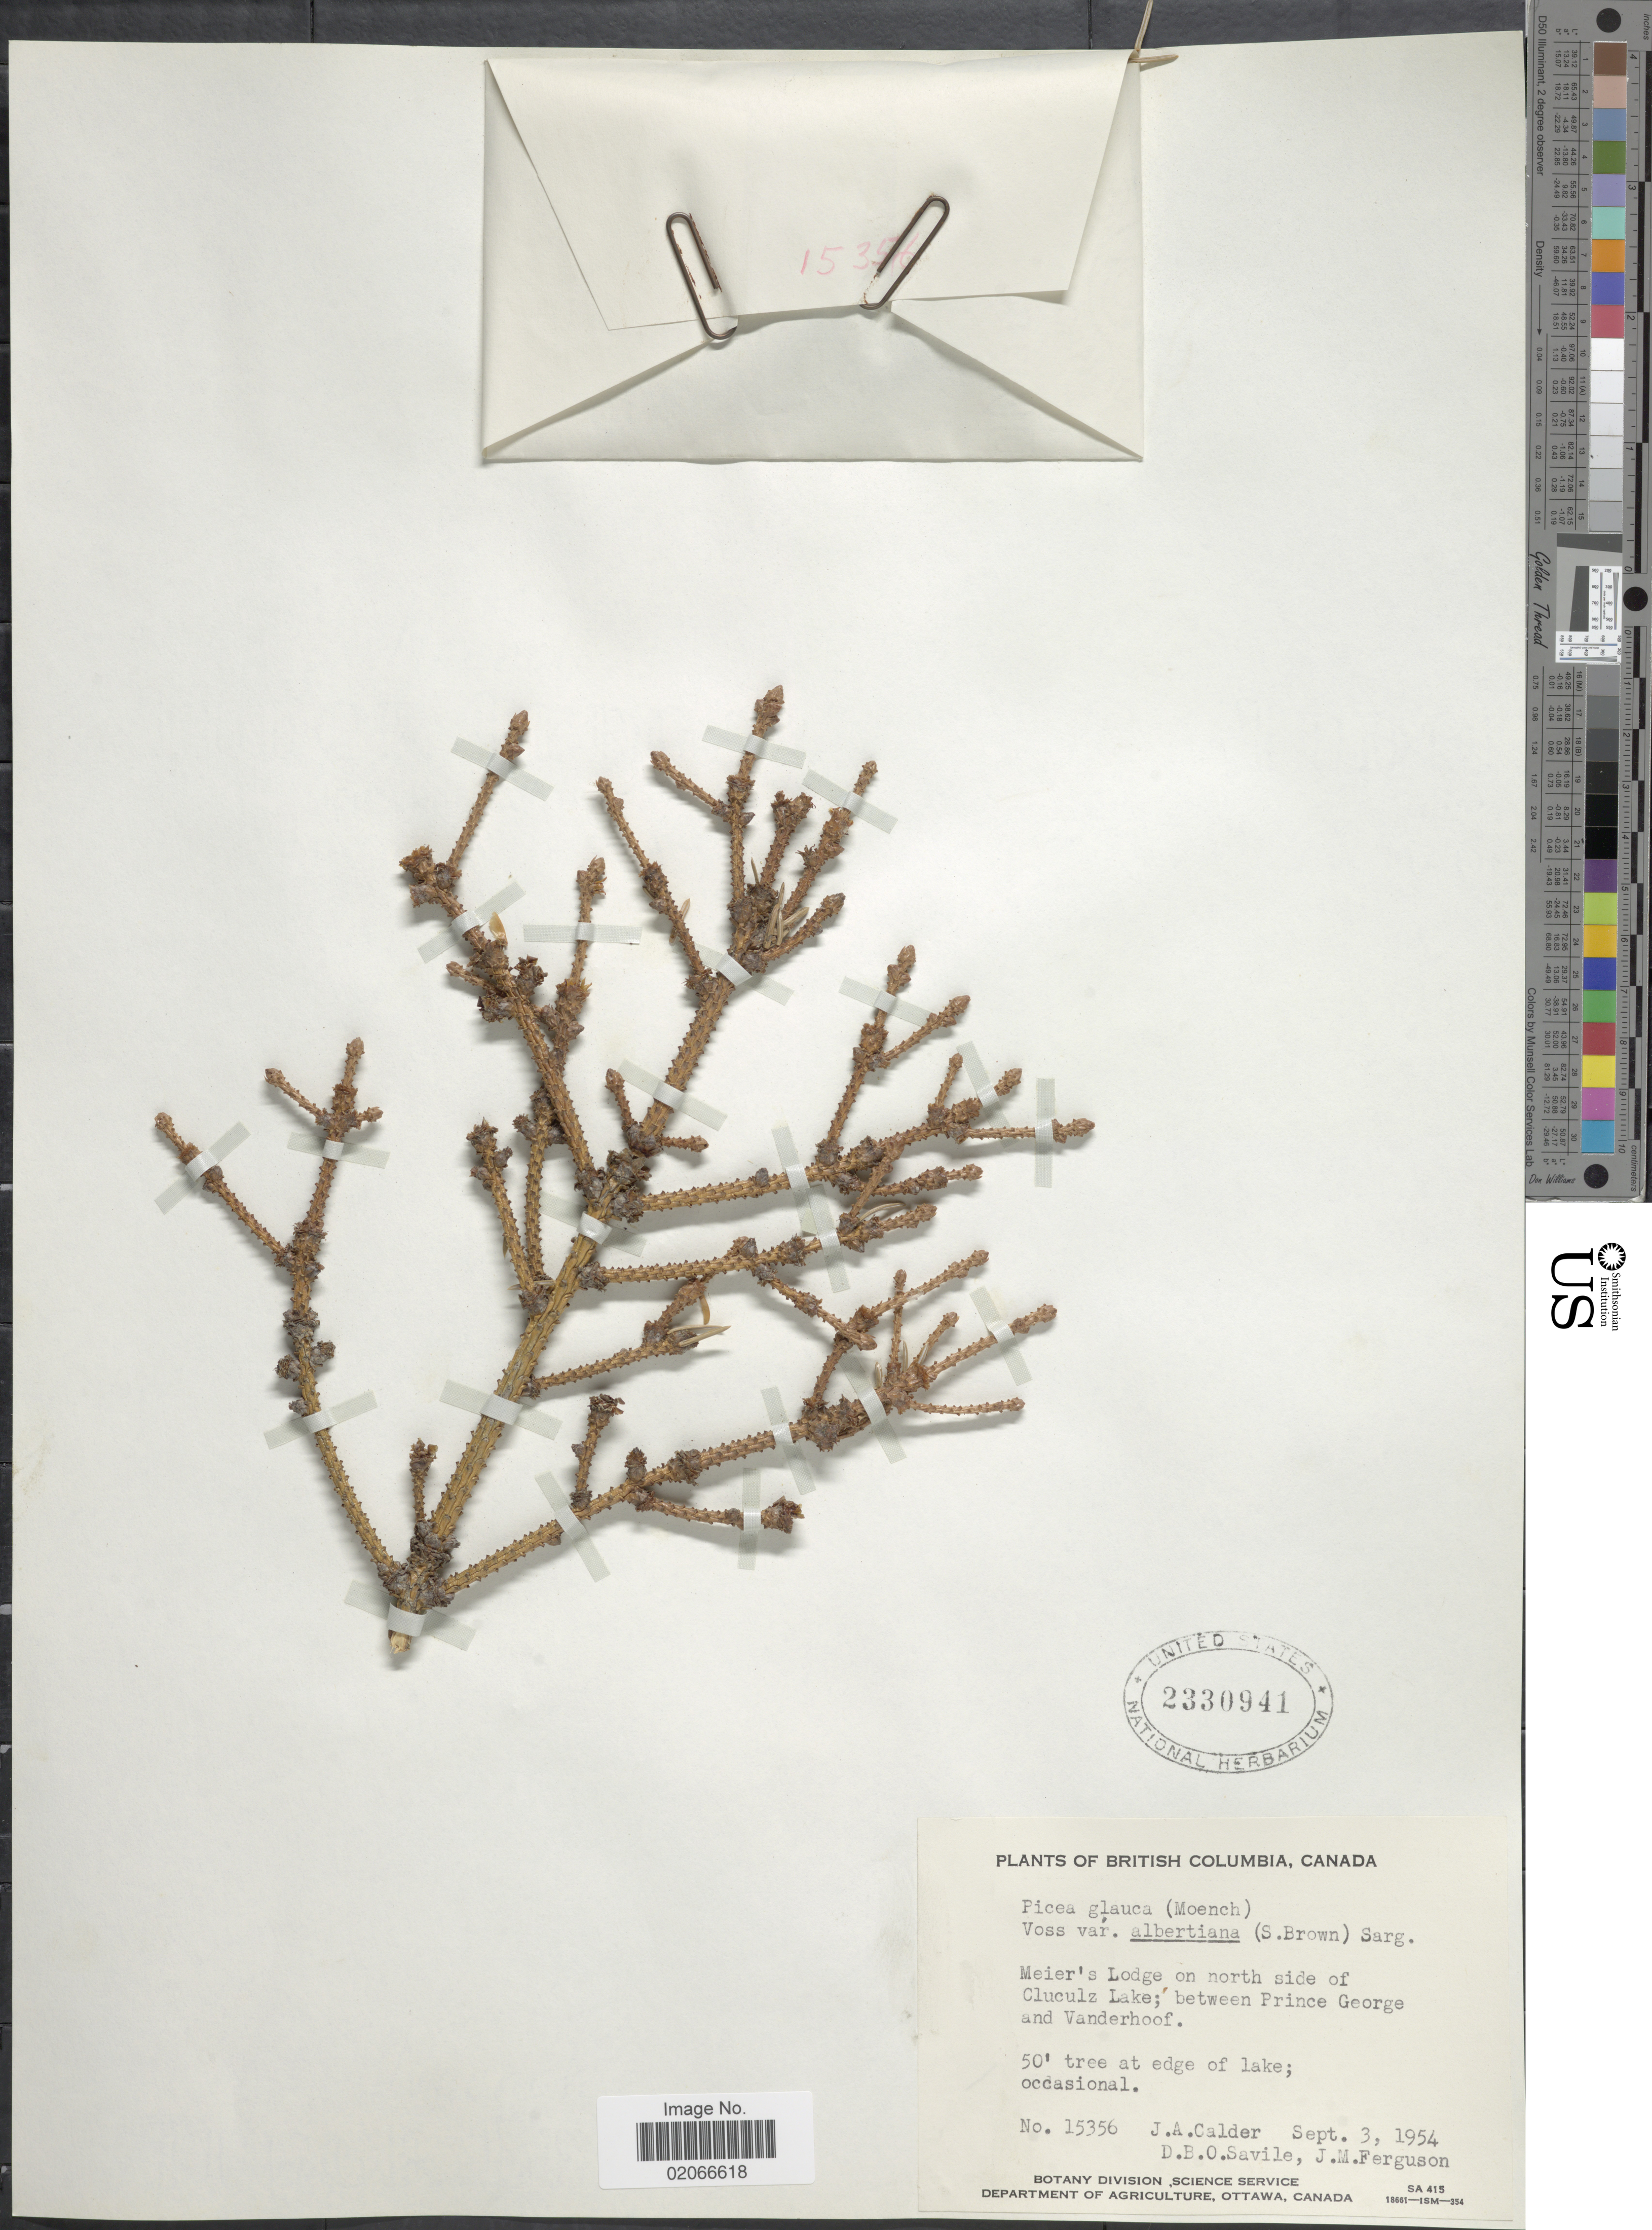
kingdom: Plantae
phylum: Tracheophyta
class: Pinopsida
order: Pinales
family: Pinaceae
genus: Picea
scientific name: Picea glauca var. albertiana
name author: (S. Br.) Sarg.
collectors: J. A. Calder, D. Savile & J. M. Ferguson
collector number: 15356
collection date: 1954-09-03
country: Canada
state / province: British Columbia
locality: Meier's Lodge on north side of Cluculz Lake; between Prince George and Vanderhoof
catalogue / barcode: US 2330941